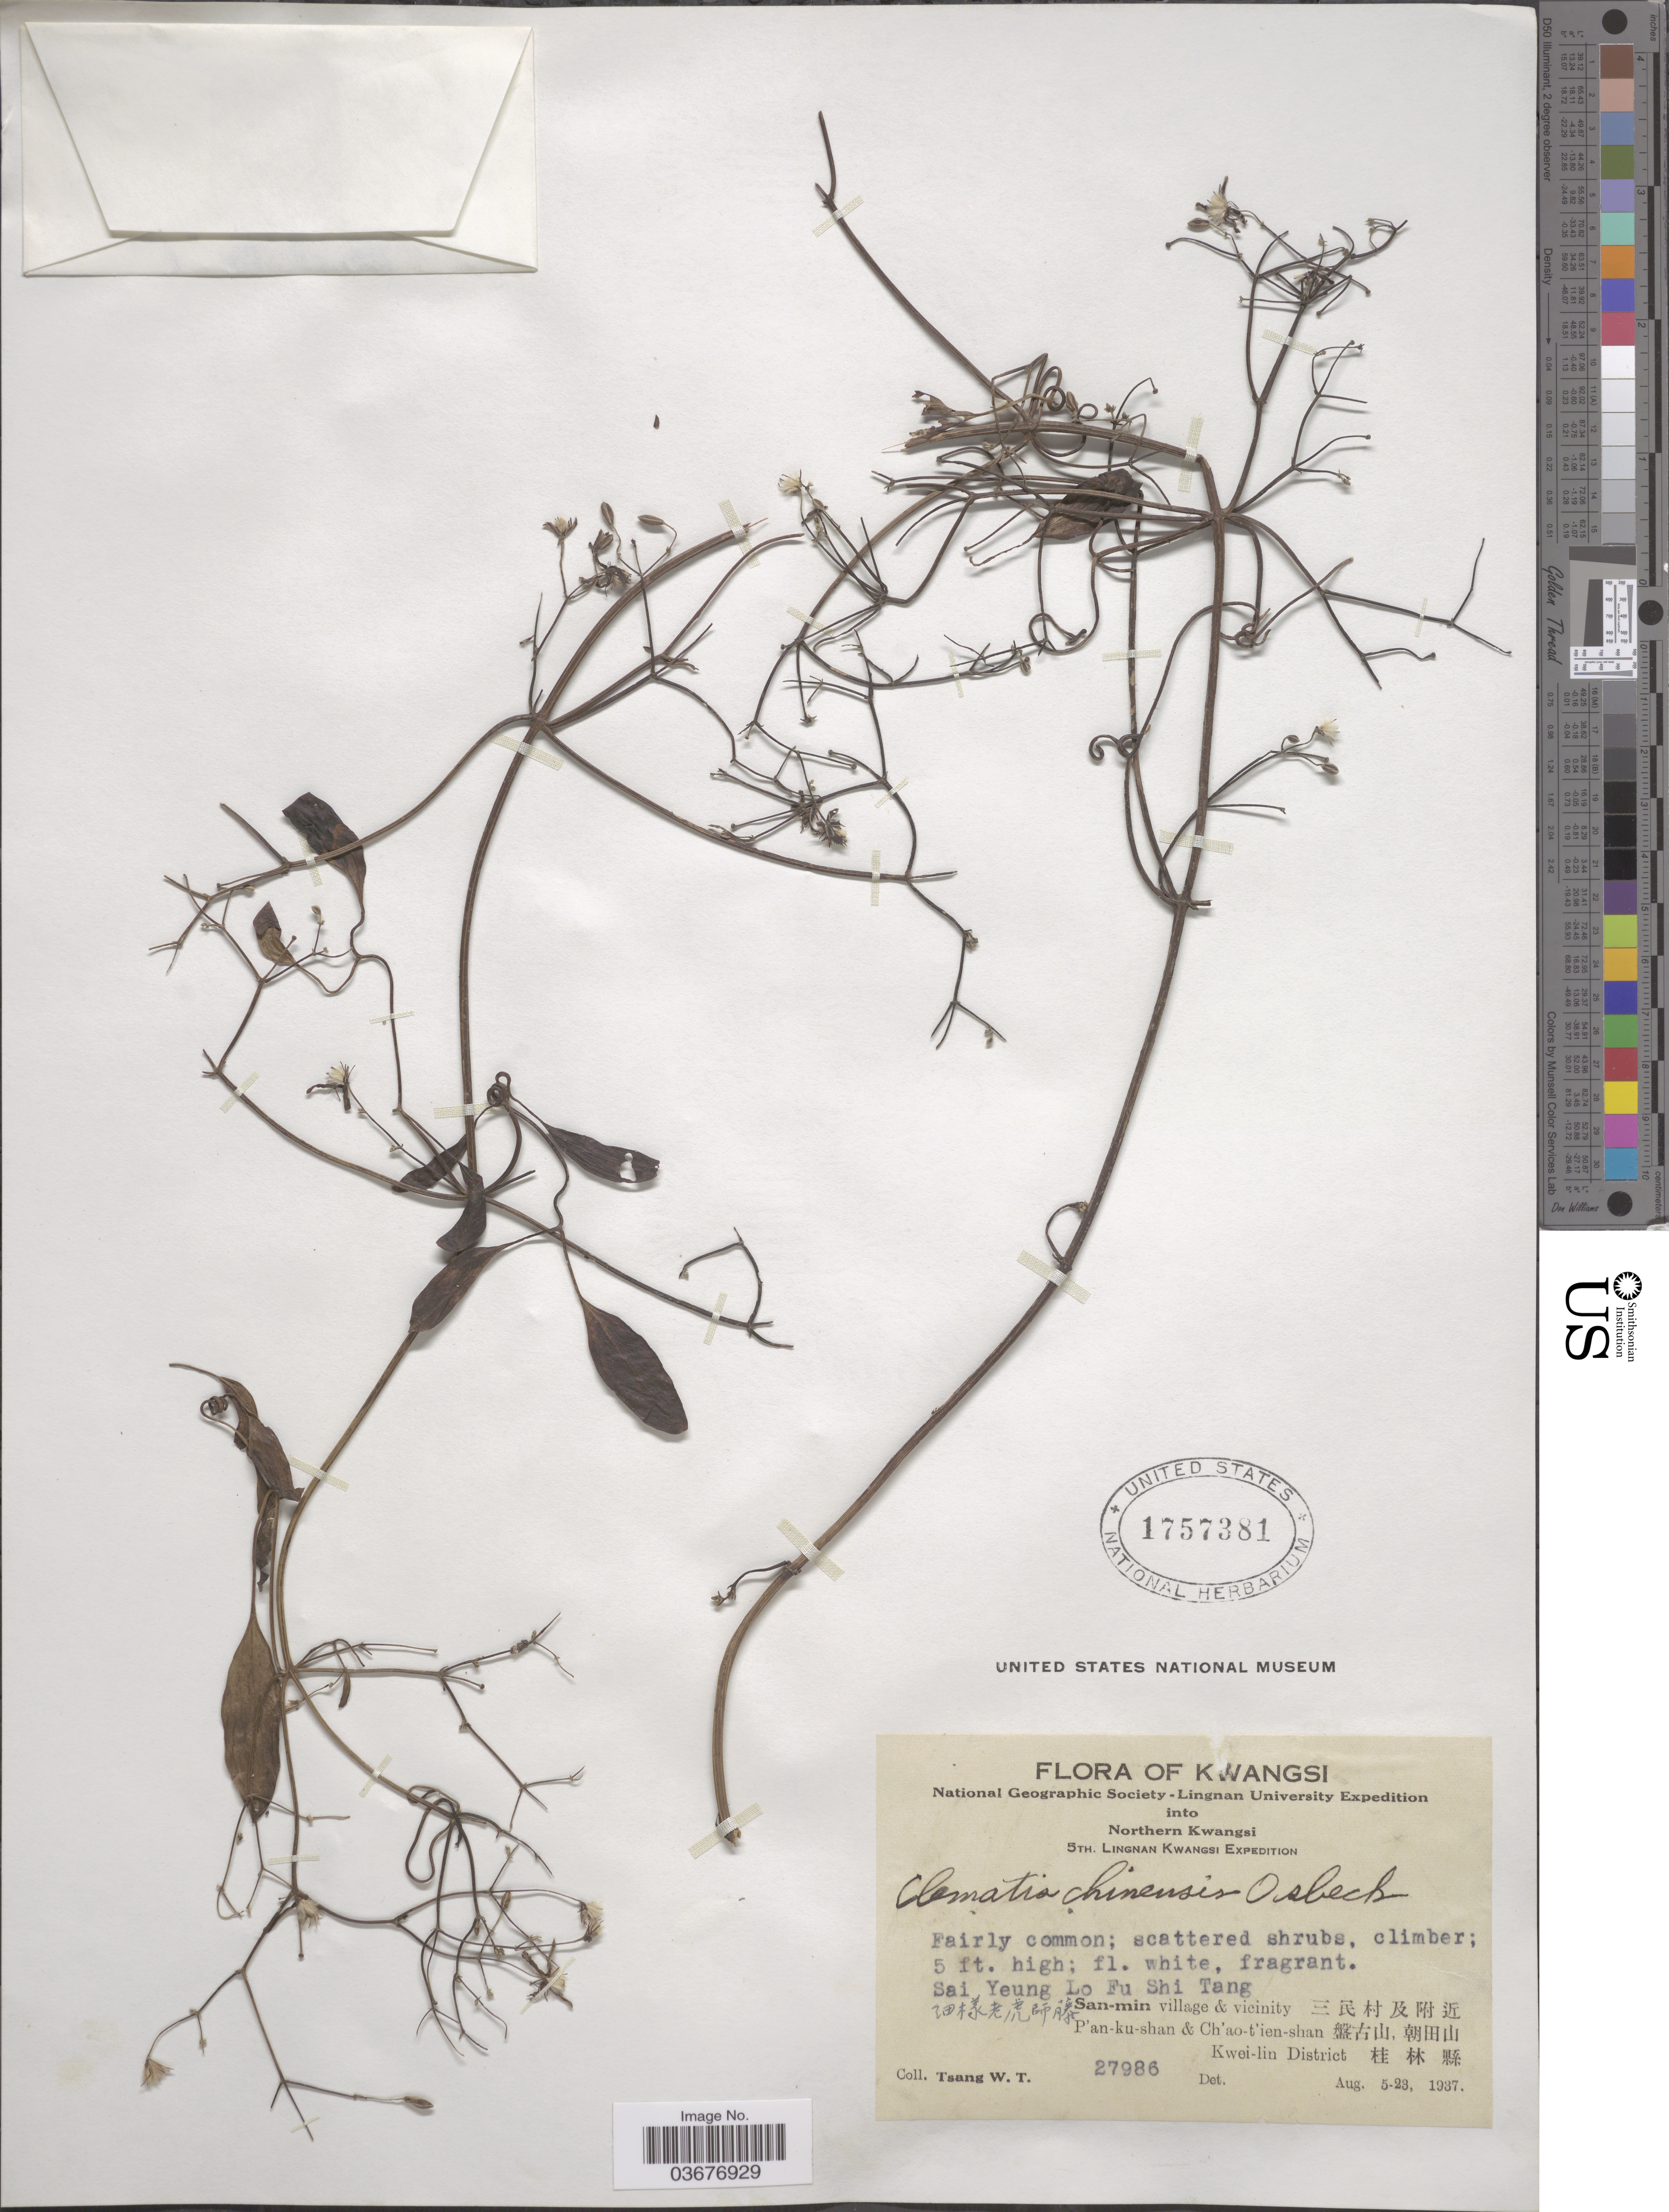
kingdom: Plantae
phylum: Tracheophyta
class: Magnoliopsida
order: Ranunculales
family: Ranunculaceae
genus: Clematis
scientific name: Clematis chinensis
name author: Retz.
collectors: W. T. Tsang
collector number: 27986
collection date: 1937-08-05/1937-08-23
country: China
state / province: Guangxi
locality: Kwangsi. Sai Yeung Lo Fu Shi Tang X. San-min village and vicinity X. P'an-ku-shan & Ch'ao-t'ien-shan X. Kwei-lin District X.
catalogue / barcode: US 1757381